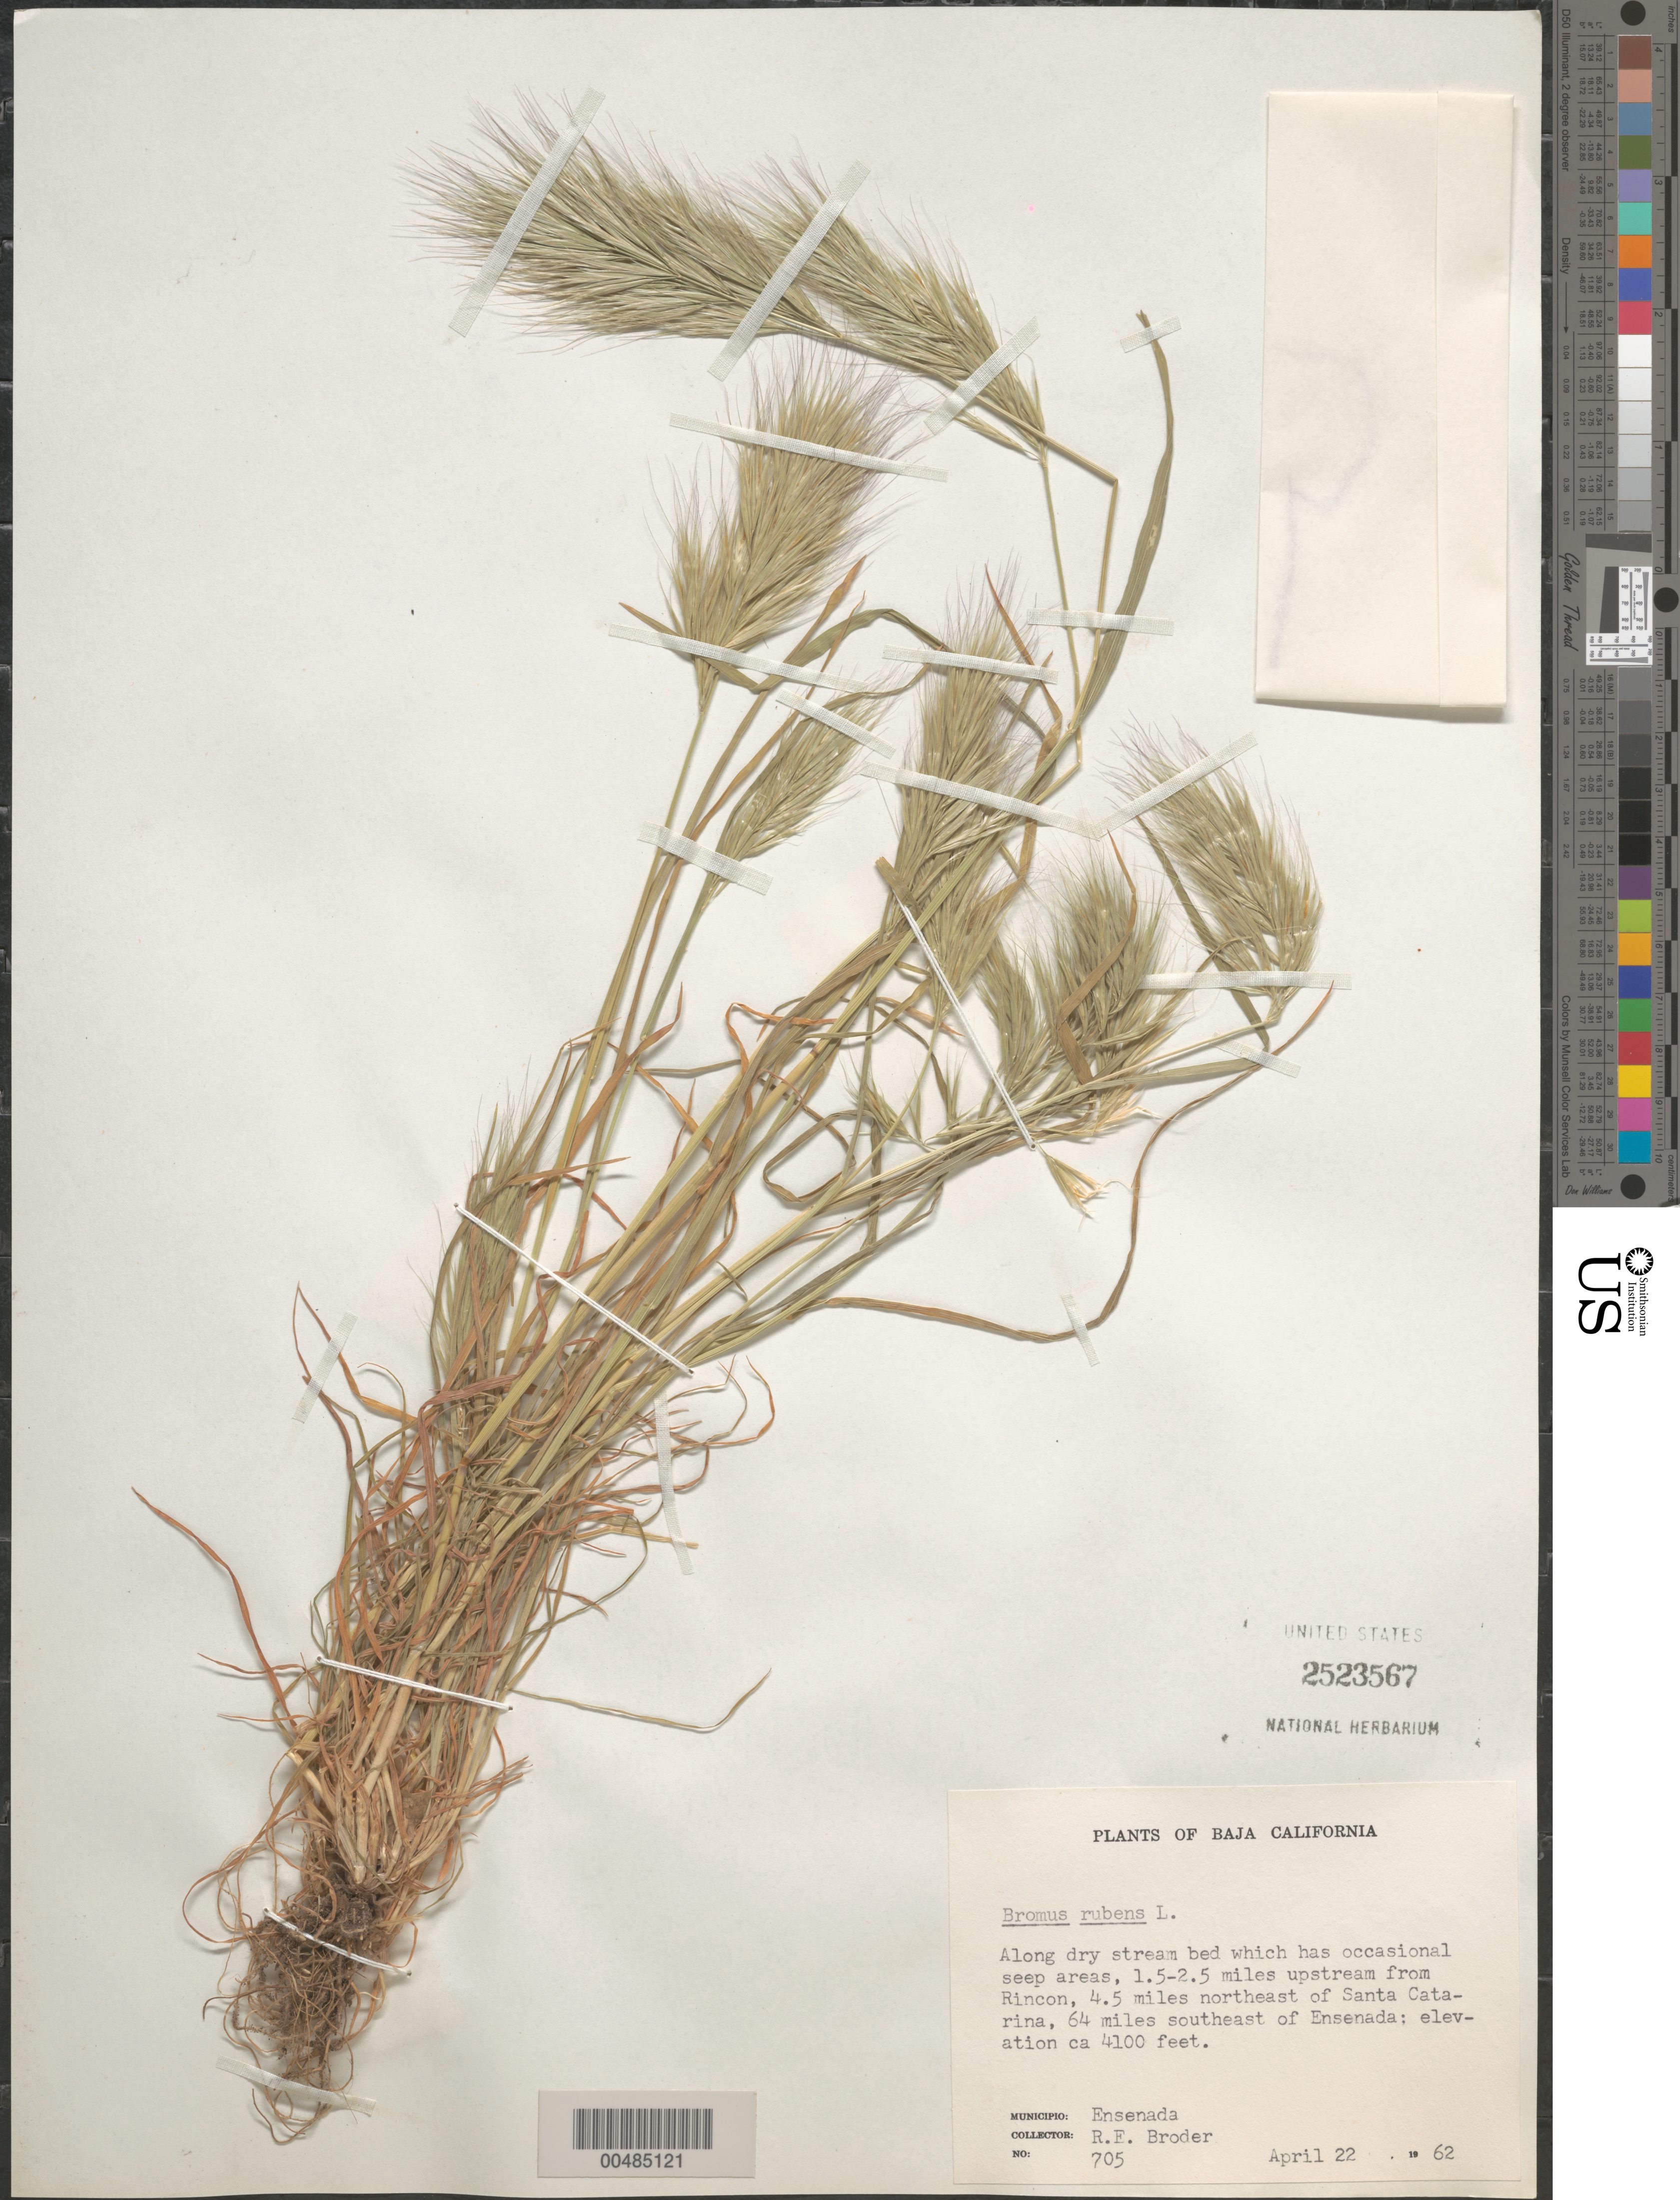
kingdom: Plantae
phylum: Tracheophyta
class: Liliopsida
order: Poales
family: Poaceae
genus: Bromus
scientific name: Bromus rubens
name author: L.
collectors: R. Broder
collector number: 705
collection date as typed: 22 Apr 1962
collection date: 1962-04-22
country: Mexico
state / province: Baja California Norte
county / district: Ensenada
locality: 1.5-2.5 mi upstream from Rincon, 4.5 mi NE of Santa Catarina, 64 mi SE of Ensenada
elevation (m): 1250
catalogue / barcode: US 2523567